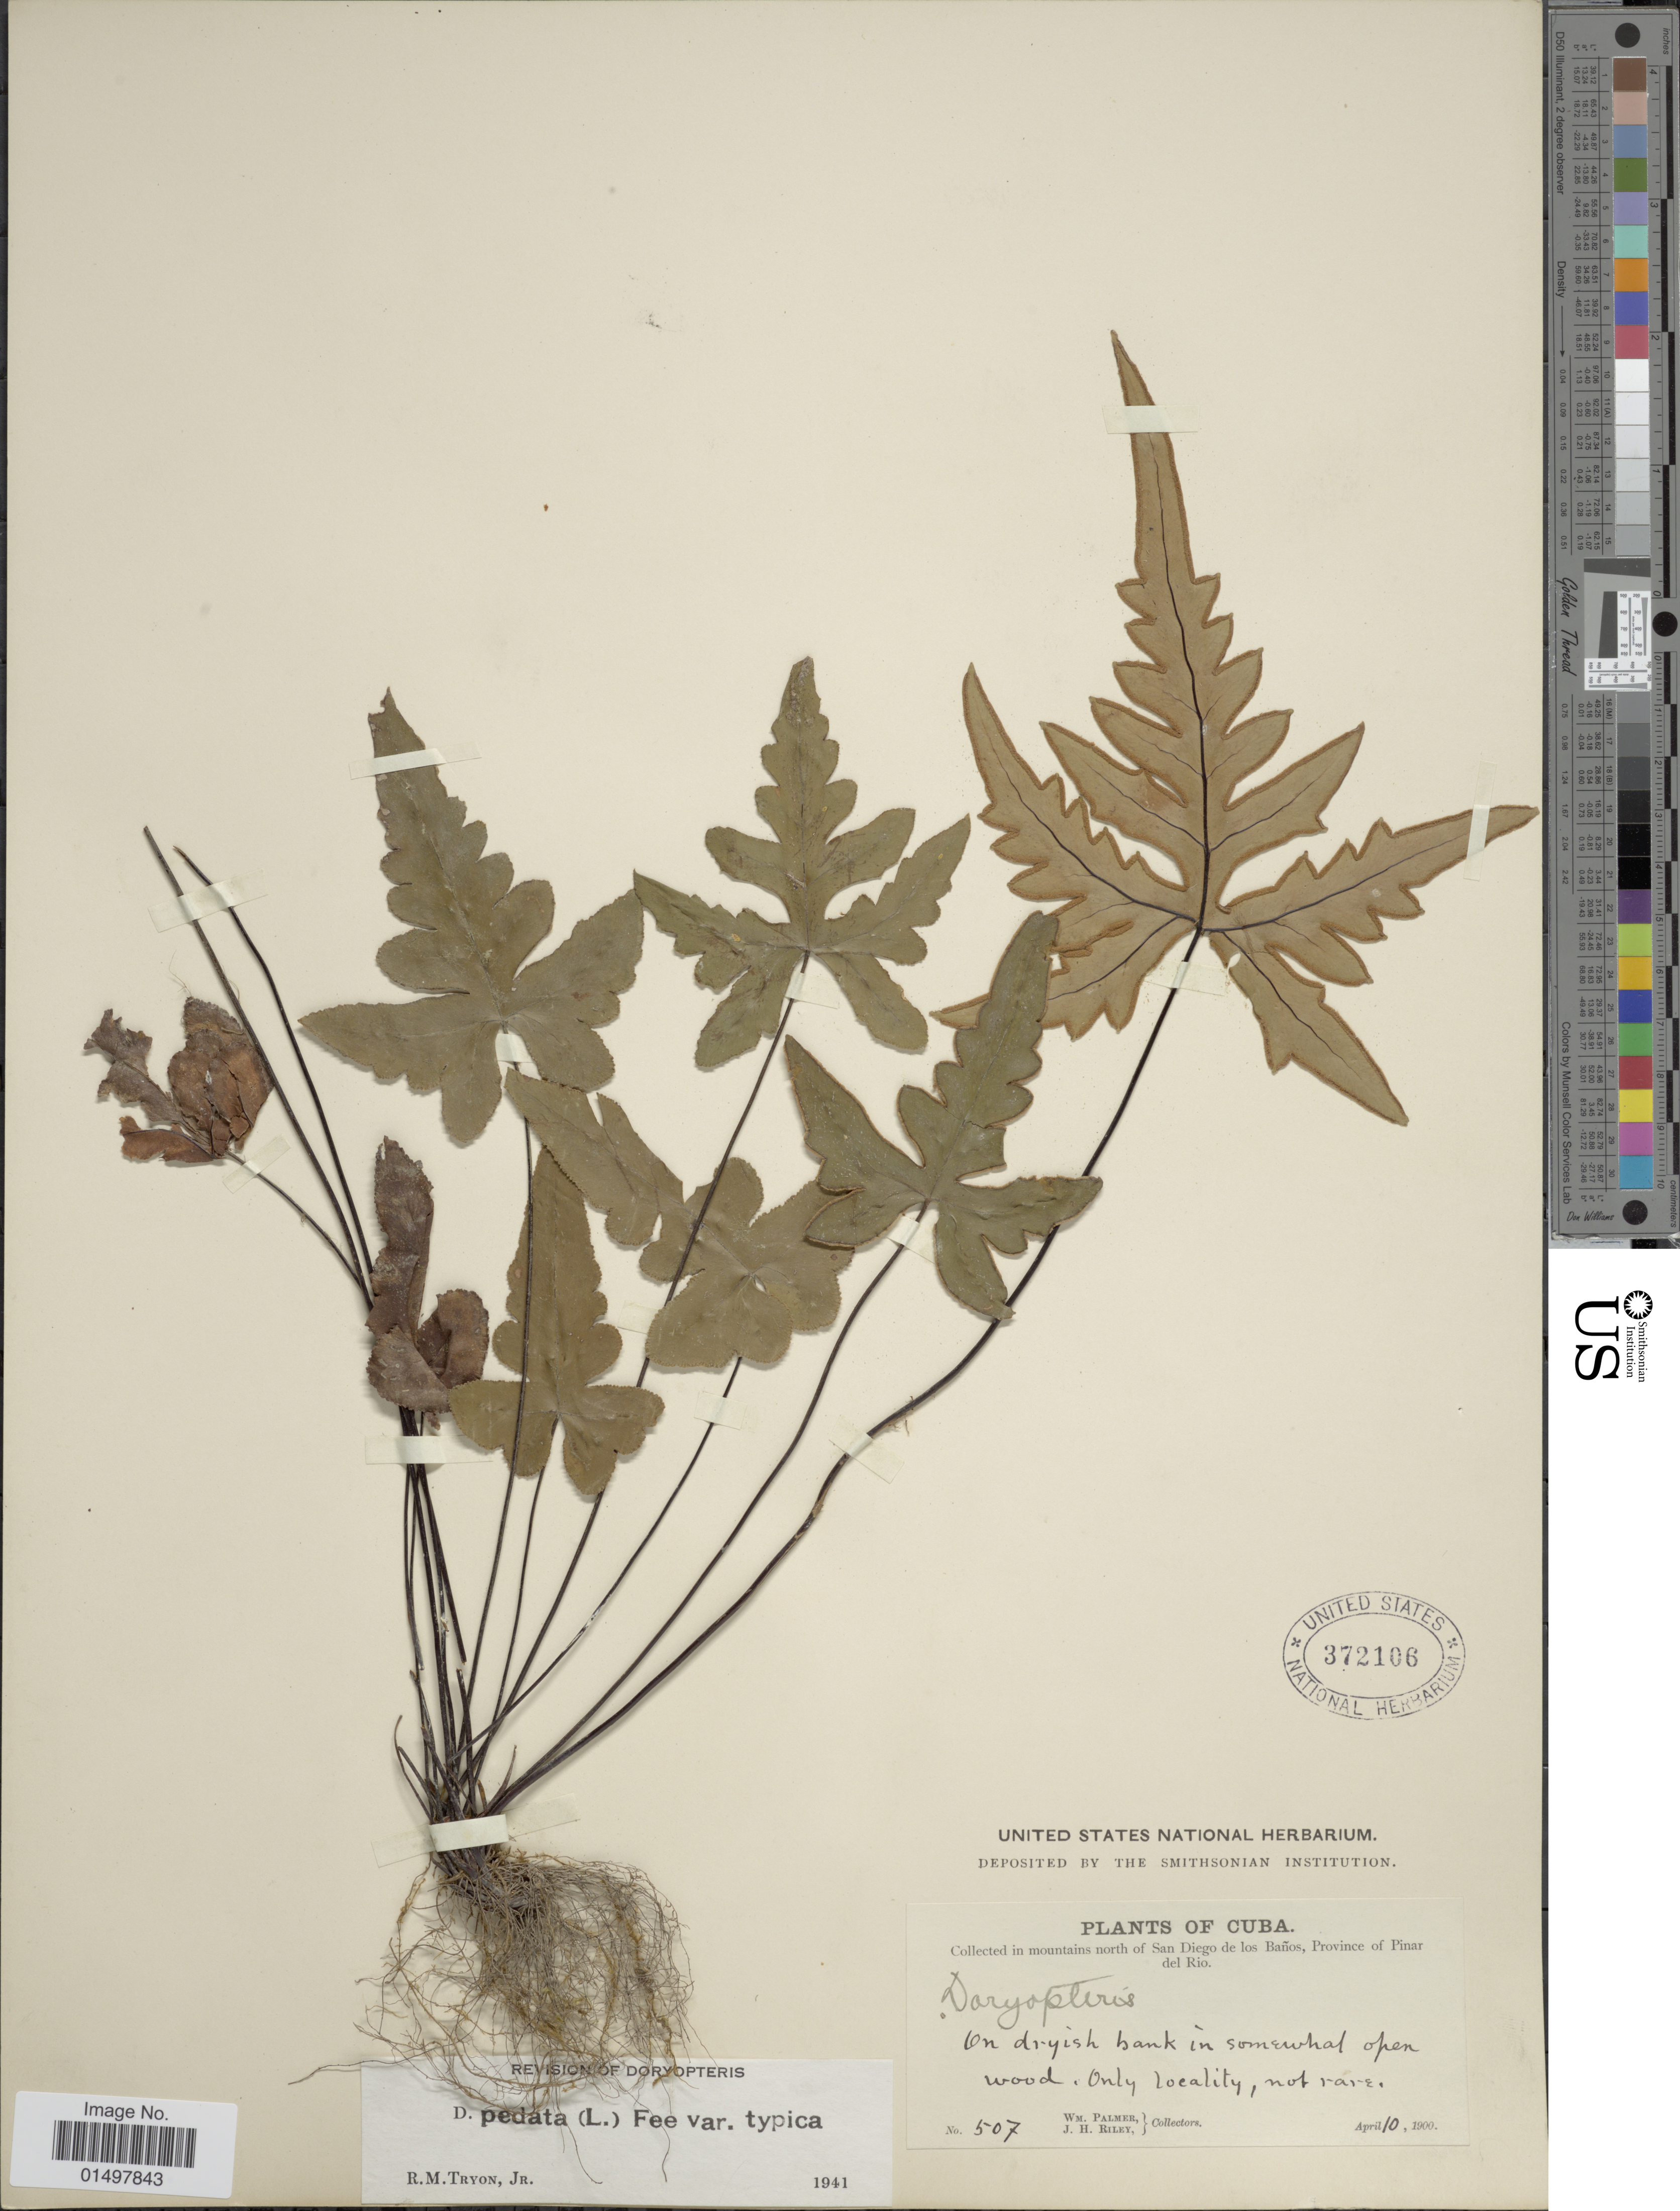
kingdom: Plantae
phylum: Tracheophyta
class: Polypodiopsida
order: Polypodiales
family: Pteridaceae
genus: Doryopteris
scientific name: Doryopteris pedata var. typica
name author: (L.) Fée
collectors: W. Palmer & J. H. Riley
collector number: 507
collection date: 1900-04-10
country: Cuba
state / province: Pinar del Río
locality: In mountains north of San Diego de los Banos, Province of Pinar del Rio.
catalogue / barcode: US 372106